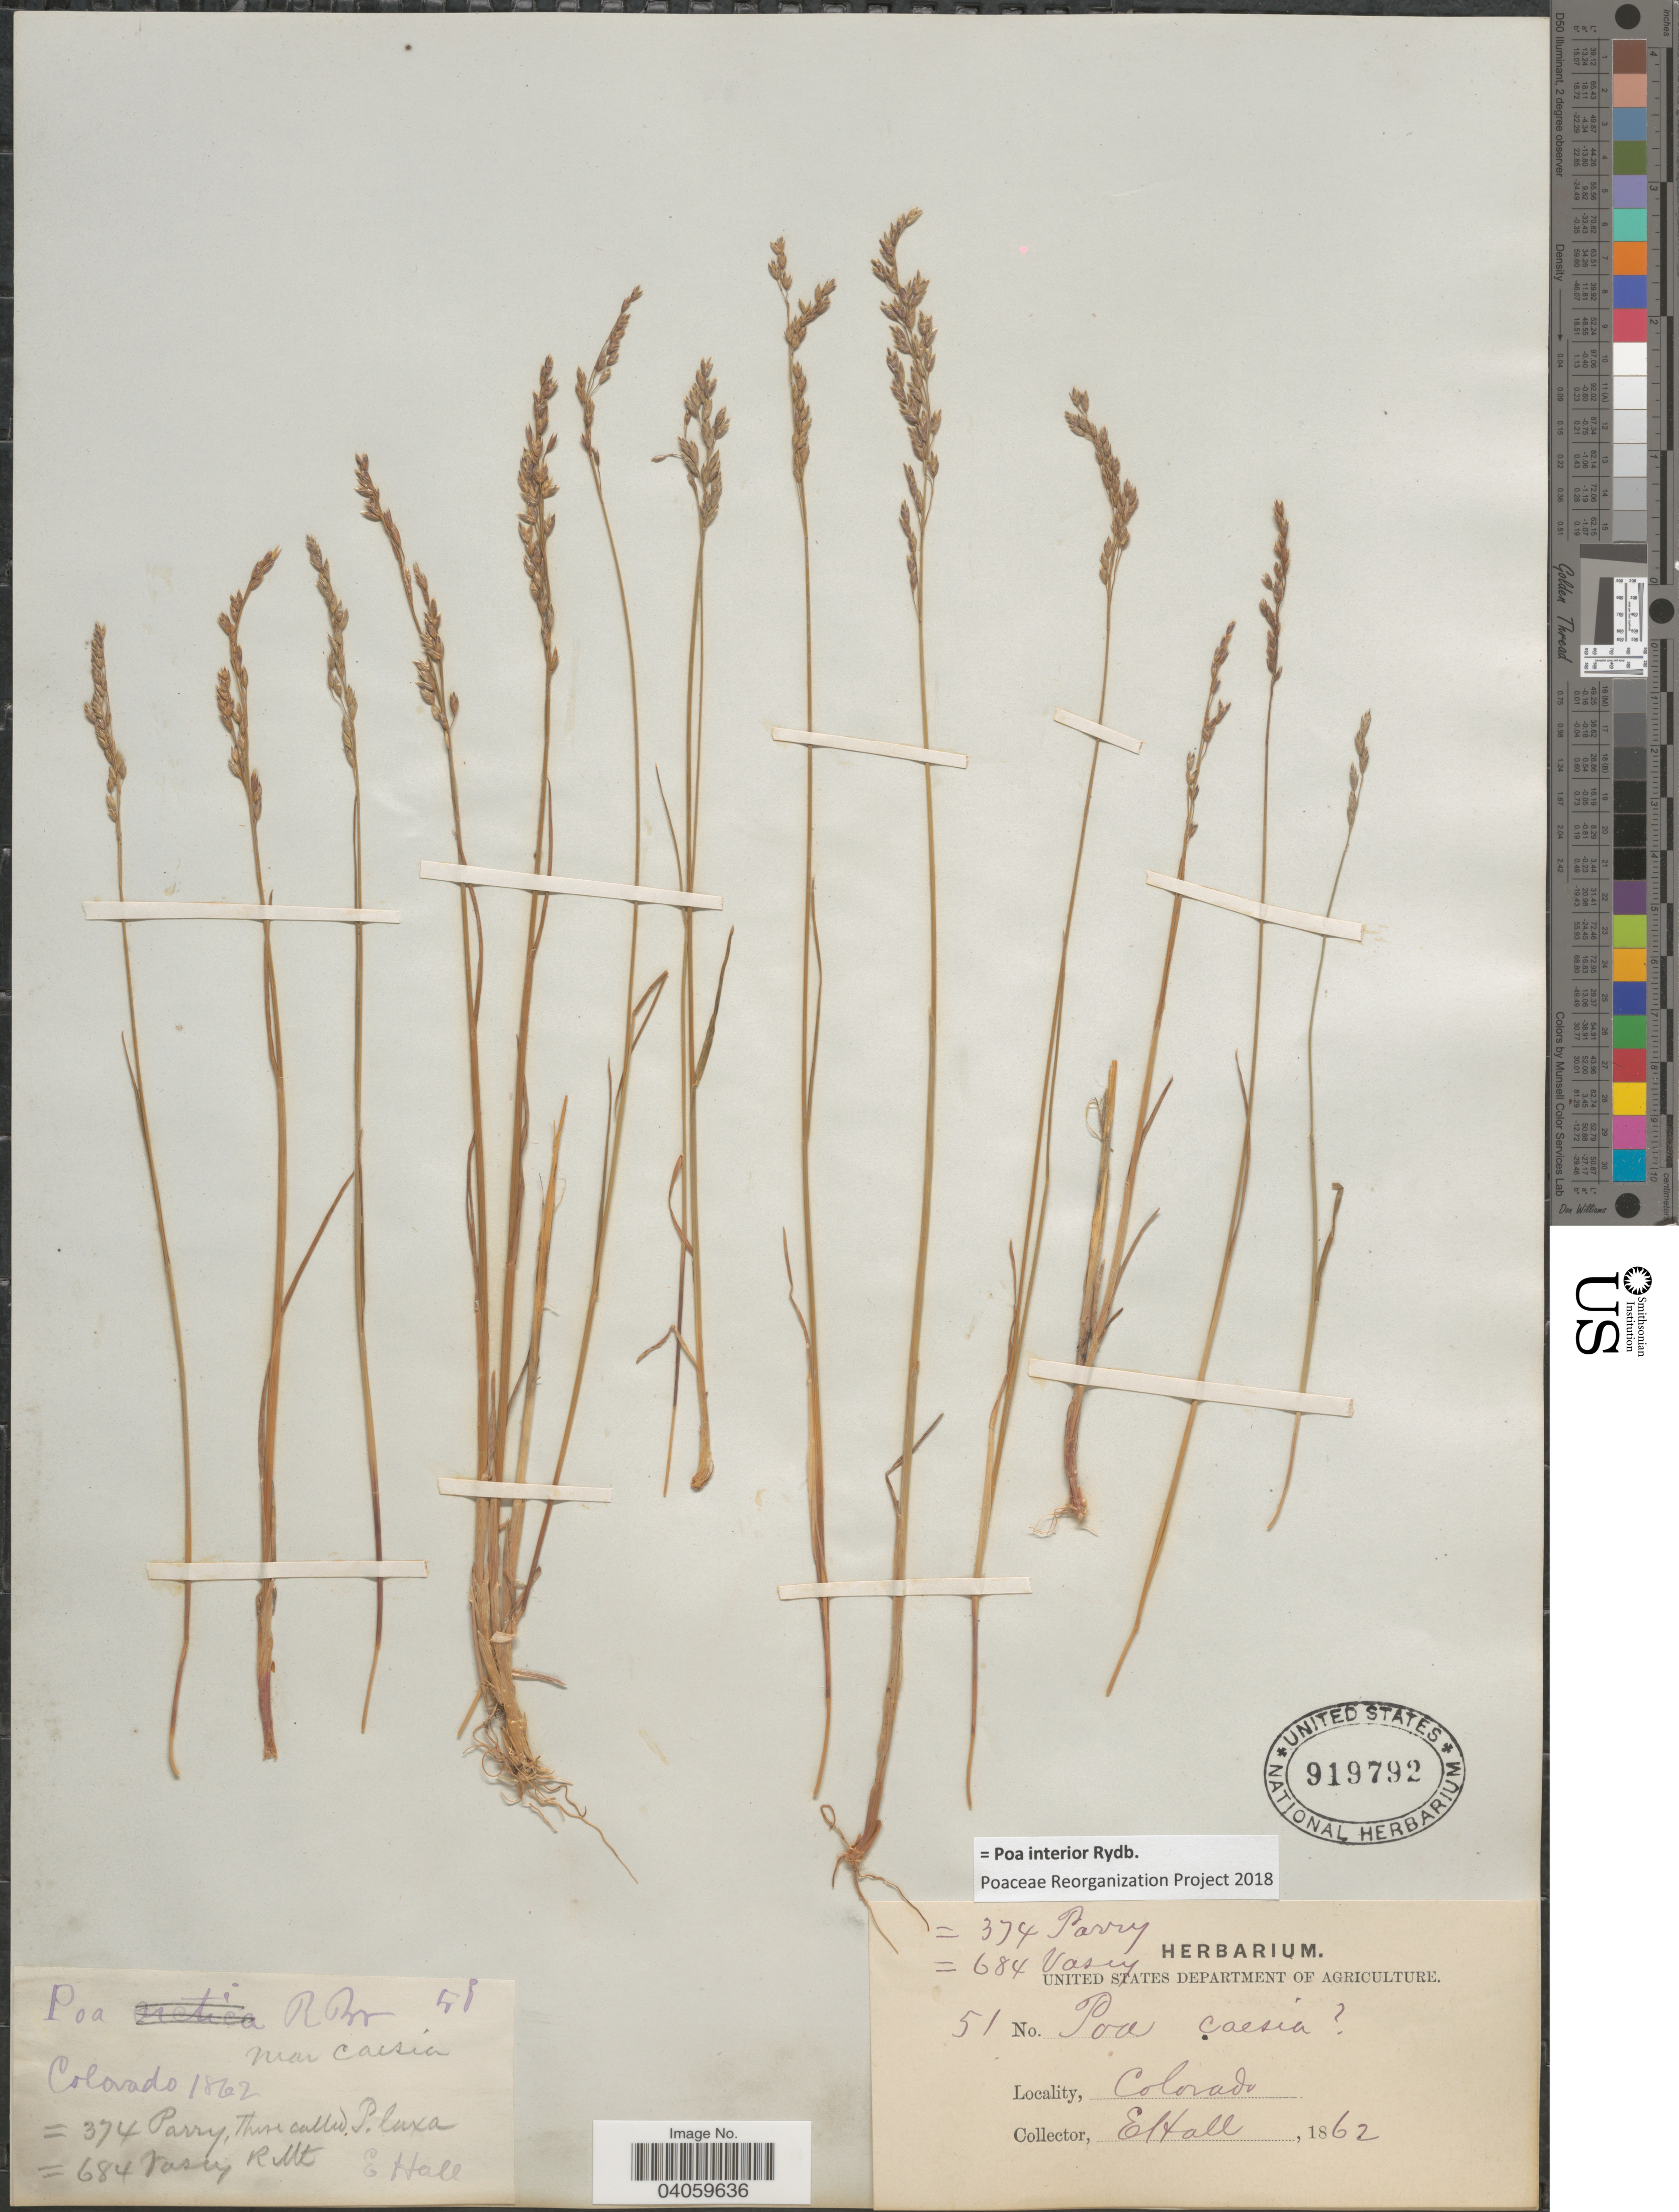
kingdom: Plantae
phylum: Tracheophyta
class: Liliopsida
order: Poales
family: Poaceae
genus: Poa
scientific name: Poa interior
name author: Rydb.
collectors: E. Hall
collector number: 51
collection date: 1862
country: United States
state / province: Colorado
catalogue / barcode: US 919792